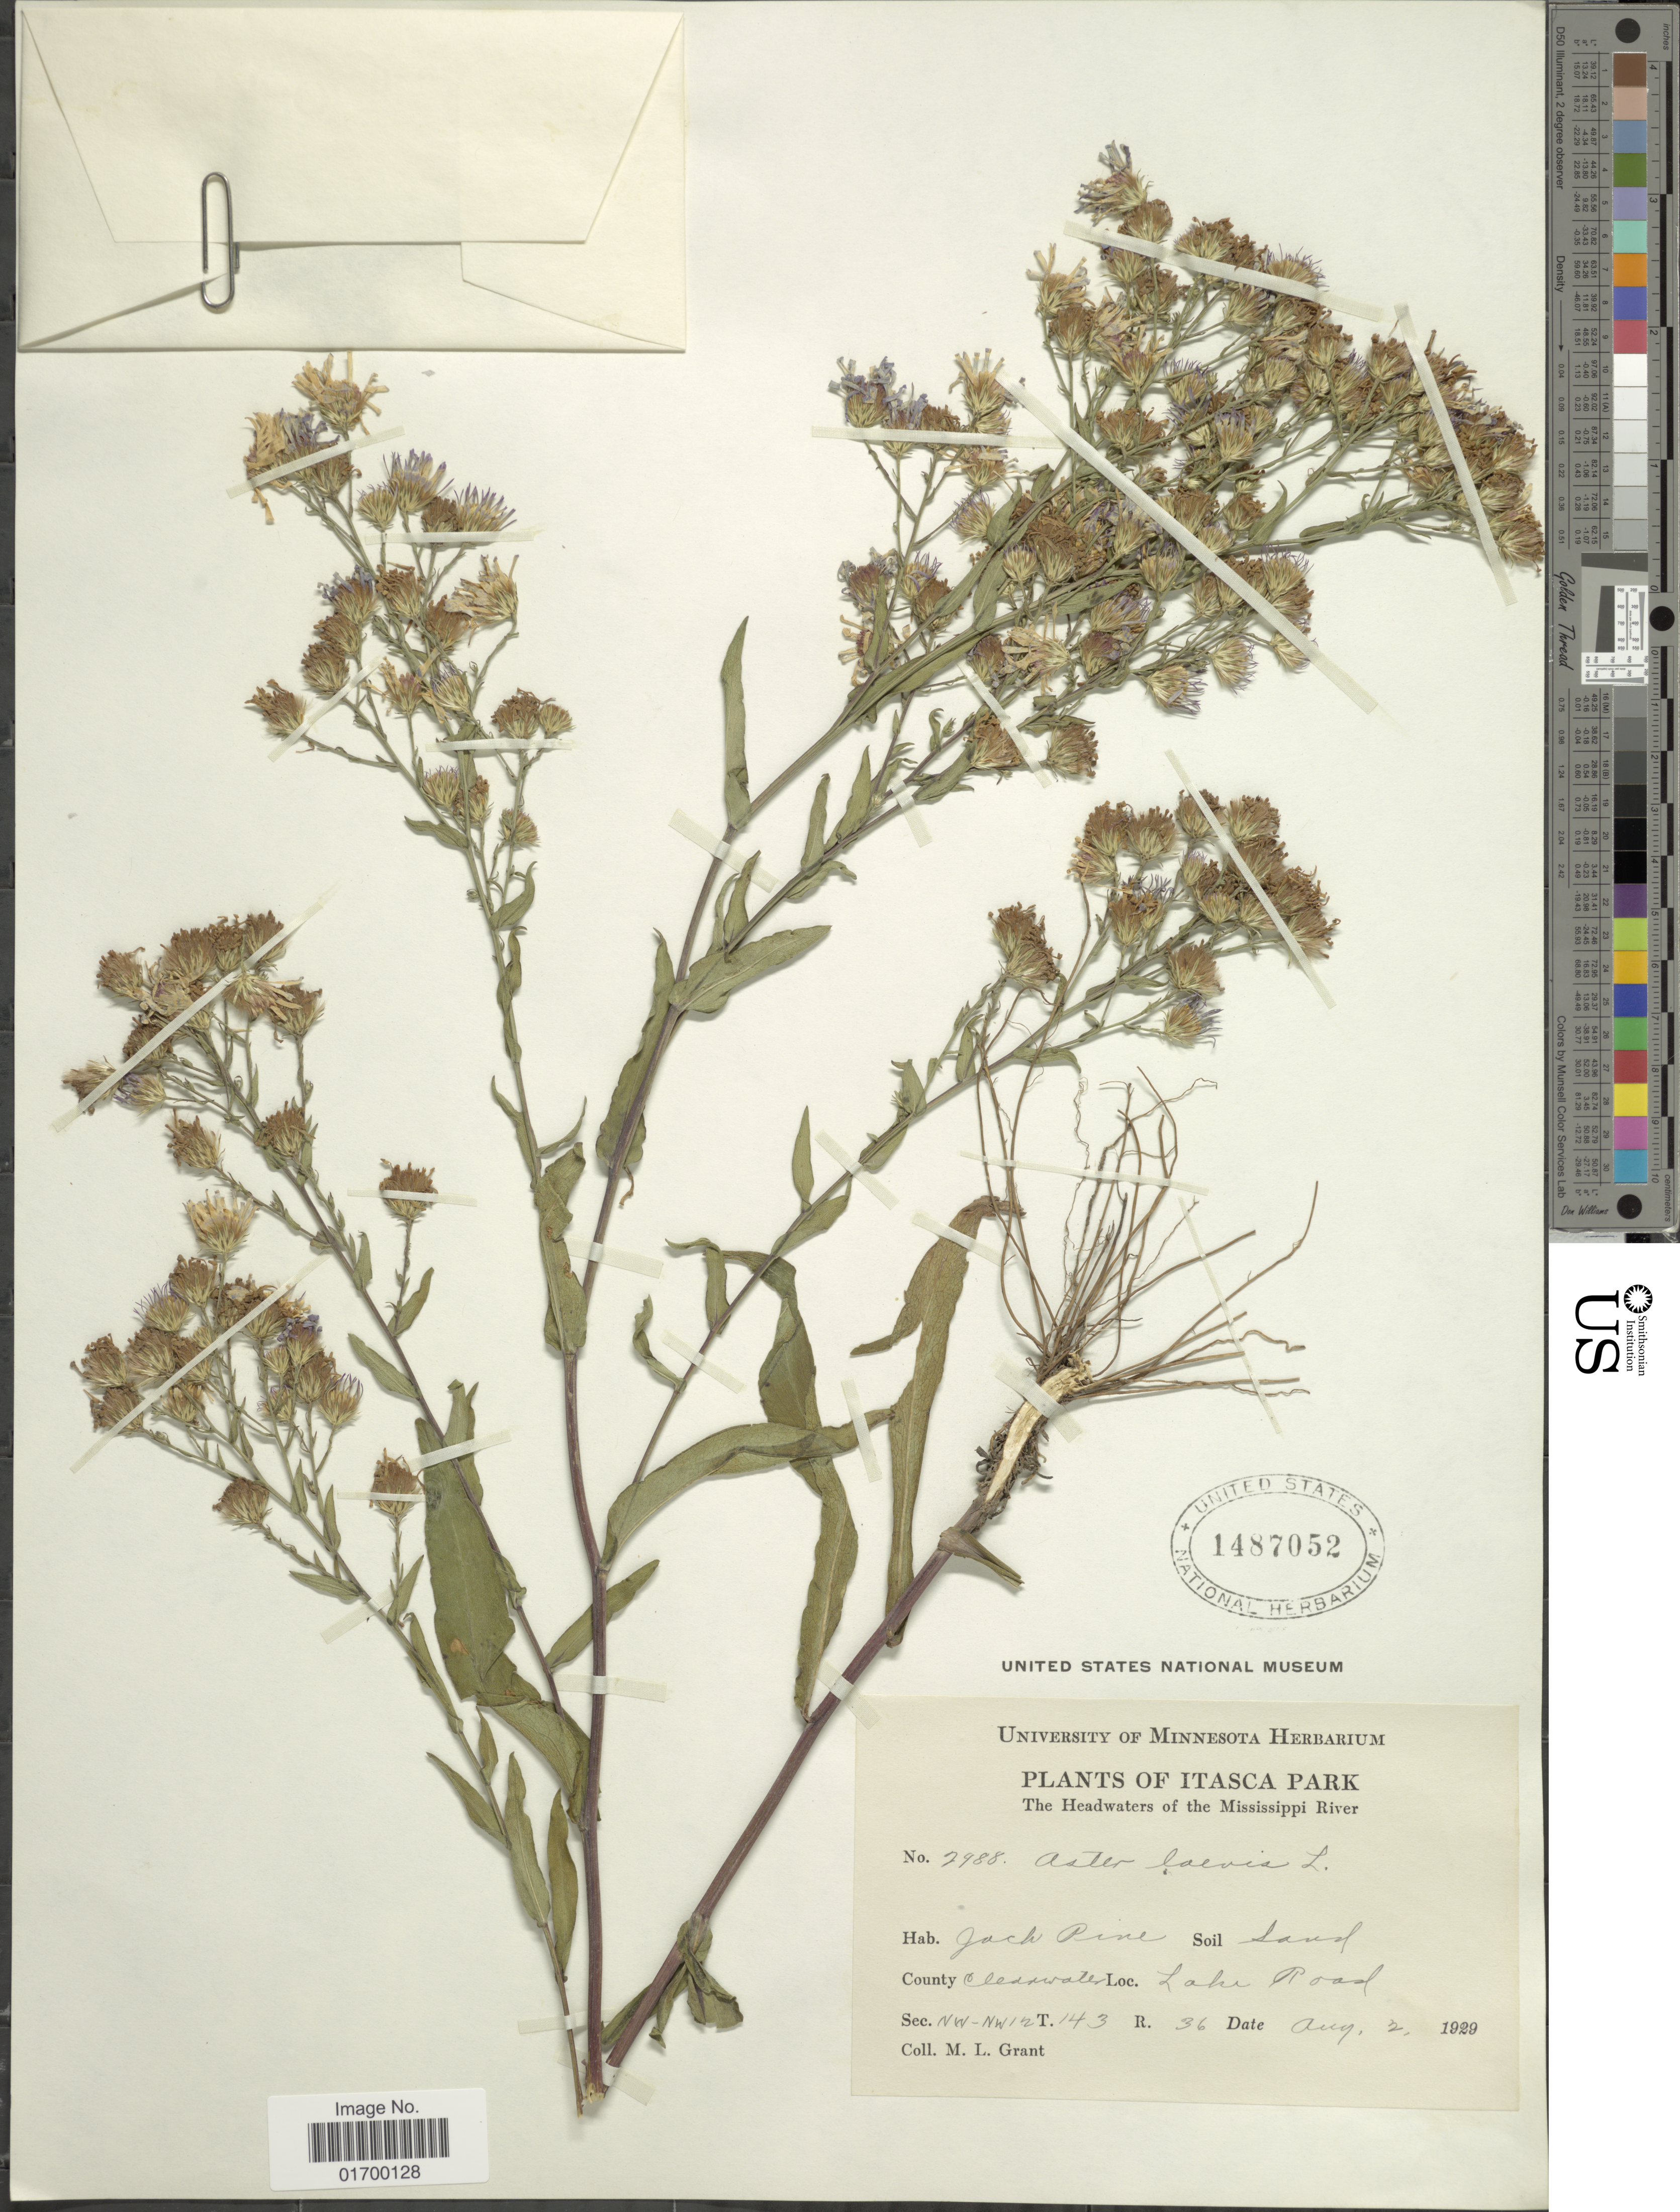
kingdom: Plantae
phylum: Tracheophyta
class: Magnoliopsida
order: Asterales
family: Asteraceae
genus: Symphyotrichum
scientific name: Symphyotrichum laeve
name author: (L.) Á. Löve & D. Löve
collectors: M. L. Grant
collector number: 2988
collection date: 1929-08-02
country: United States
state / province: Minnesota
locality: Itasca Park, The Headwaters of the Mississippi River, County: Clearwater, Lake Road, Sec : NW-NW 12 T 142 R 36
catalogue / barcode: US 1487052